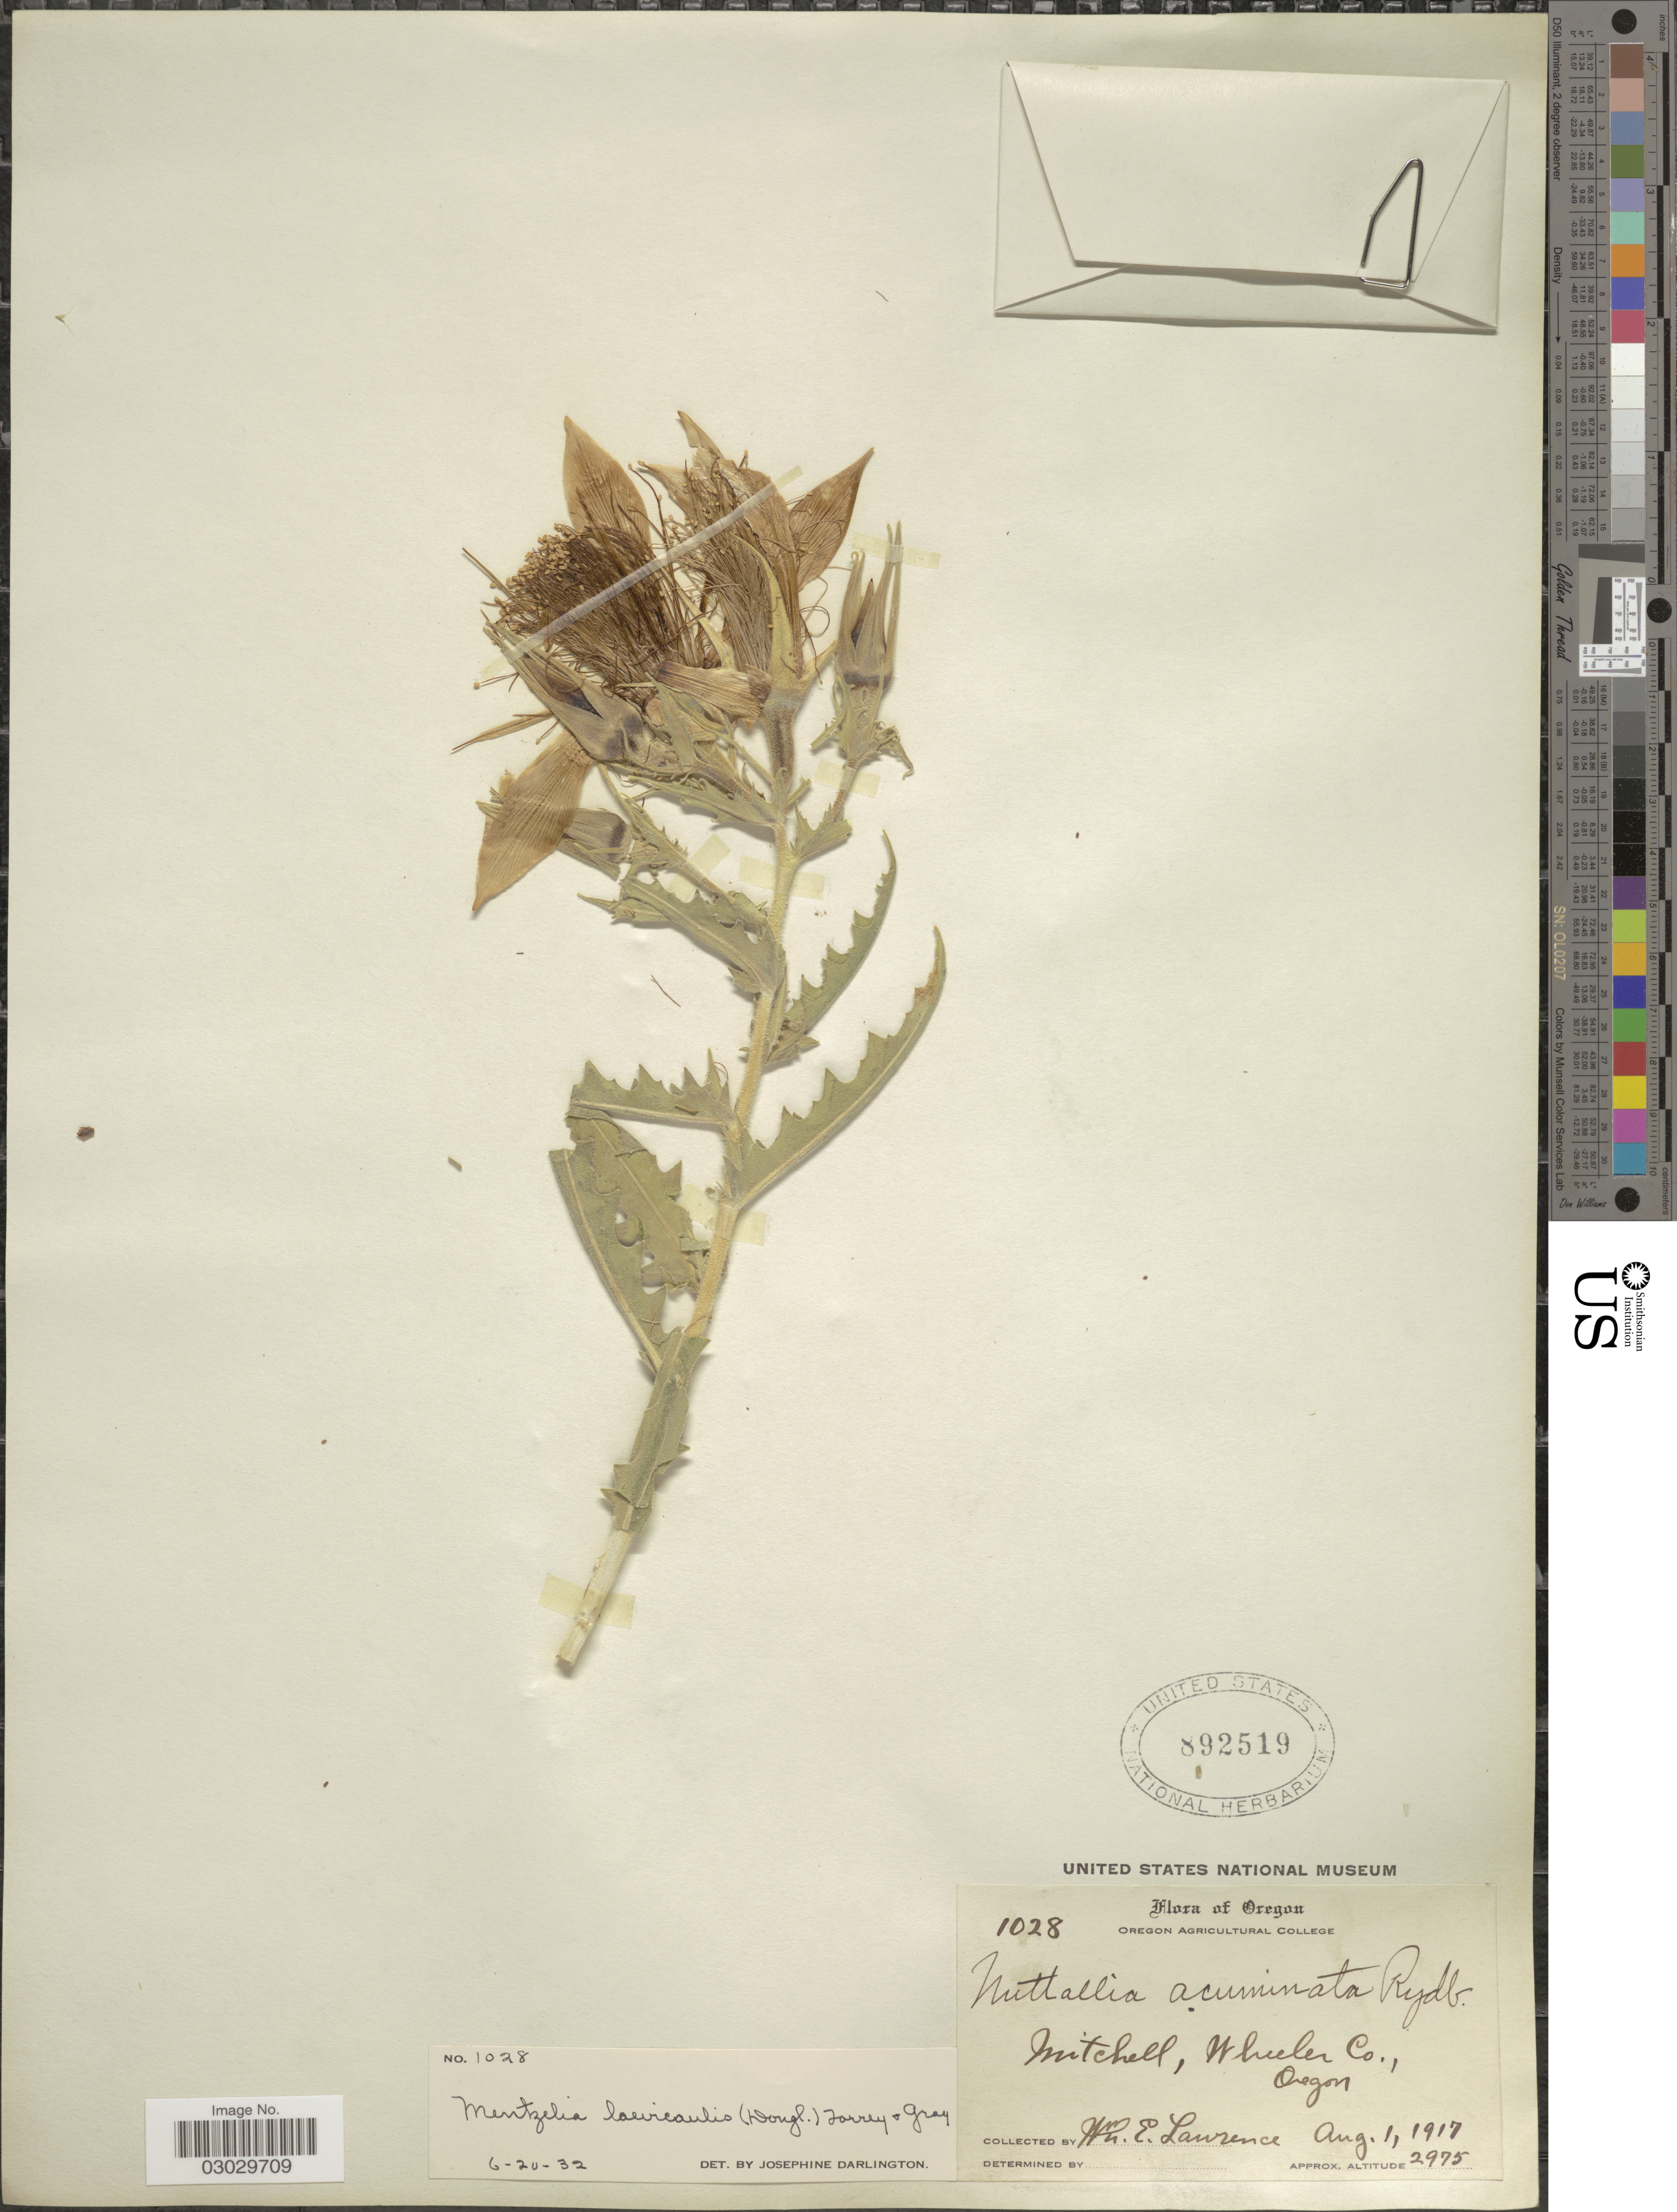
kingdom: Plantae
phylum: Tracheophyta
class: Magnoliopsida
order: Cornales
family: Loasaceae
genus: Mentzelia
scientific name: Mentzelia laevicaulis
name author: (Douglas ex Hook.) Torr. & A. Gray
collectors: W. Lawrence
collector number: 1028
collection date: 1917-08-01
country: United States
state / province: Oregon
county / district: Wheeler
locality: Mitchell, Wheeler Co.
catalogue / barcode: US 892519